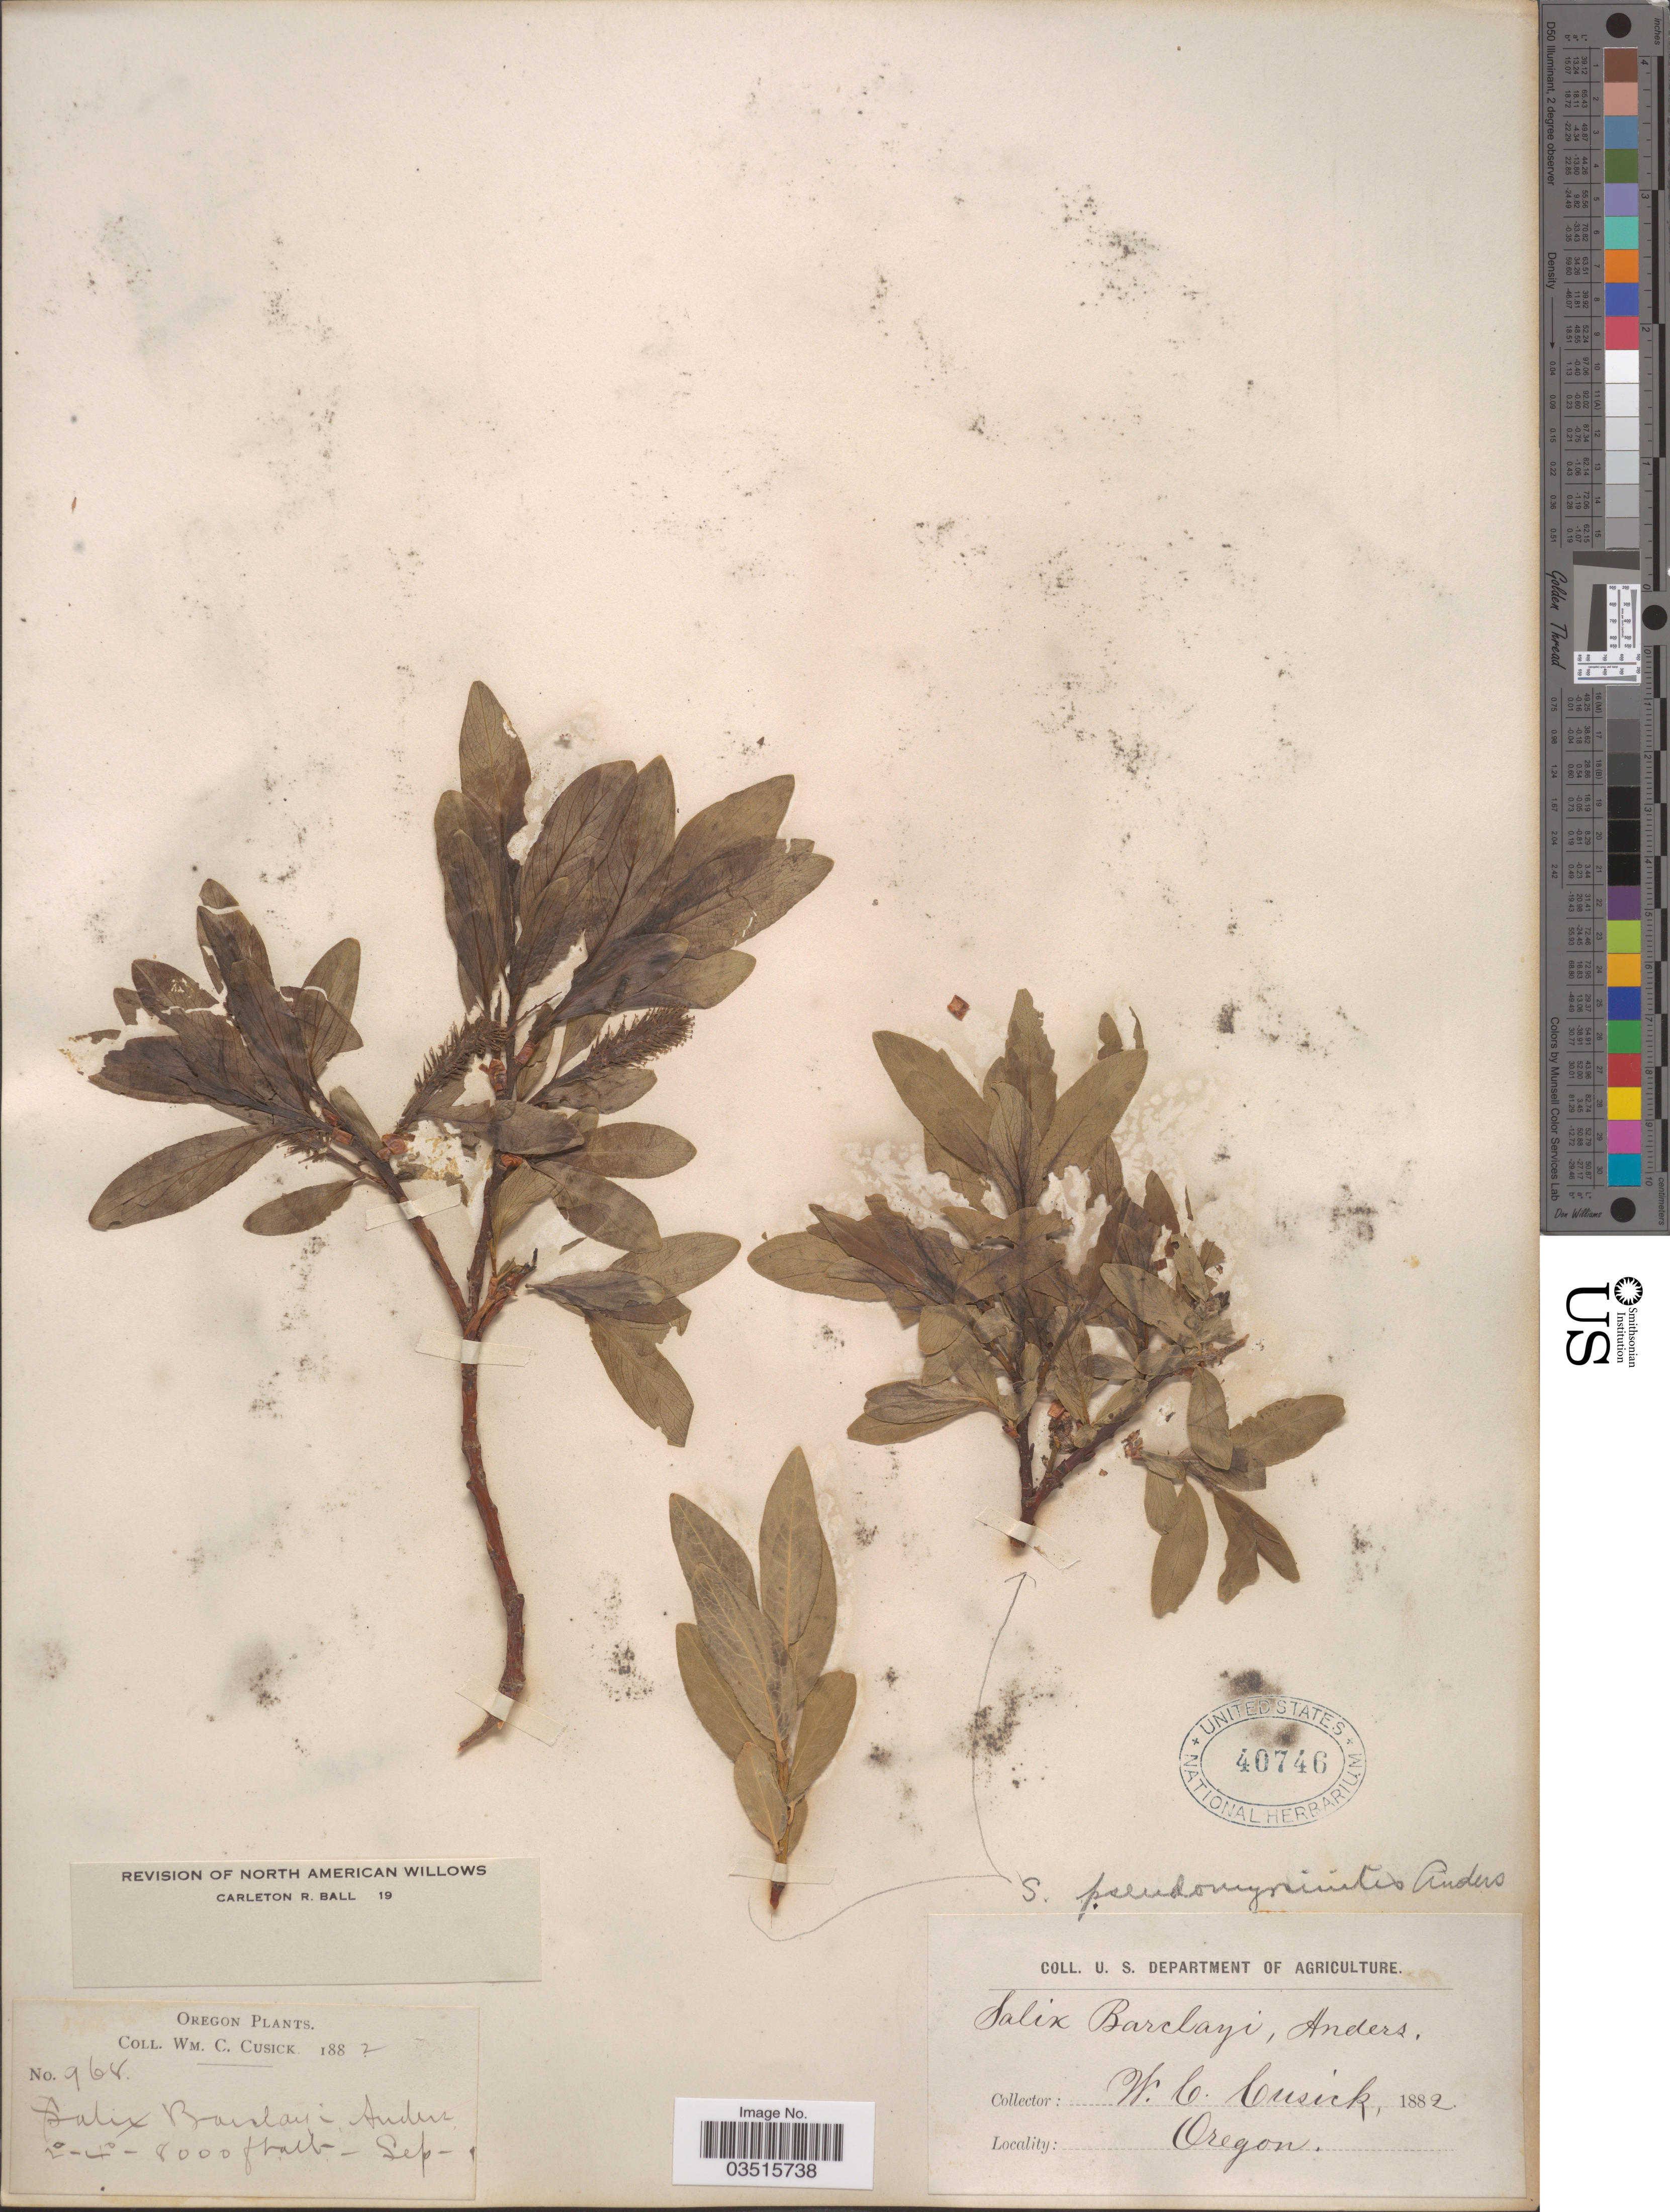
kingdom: Plantae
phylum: Tracheophyta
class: Magnoliopsida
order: Malpighiales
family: Salicaceae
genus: Salix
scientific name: Salix monochroma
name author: C.R. Ball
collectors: W. C. Cusick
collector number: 964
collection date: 1882-09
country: United States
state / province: Oregon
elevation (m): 2438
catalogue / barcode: US 40746